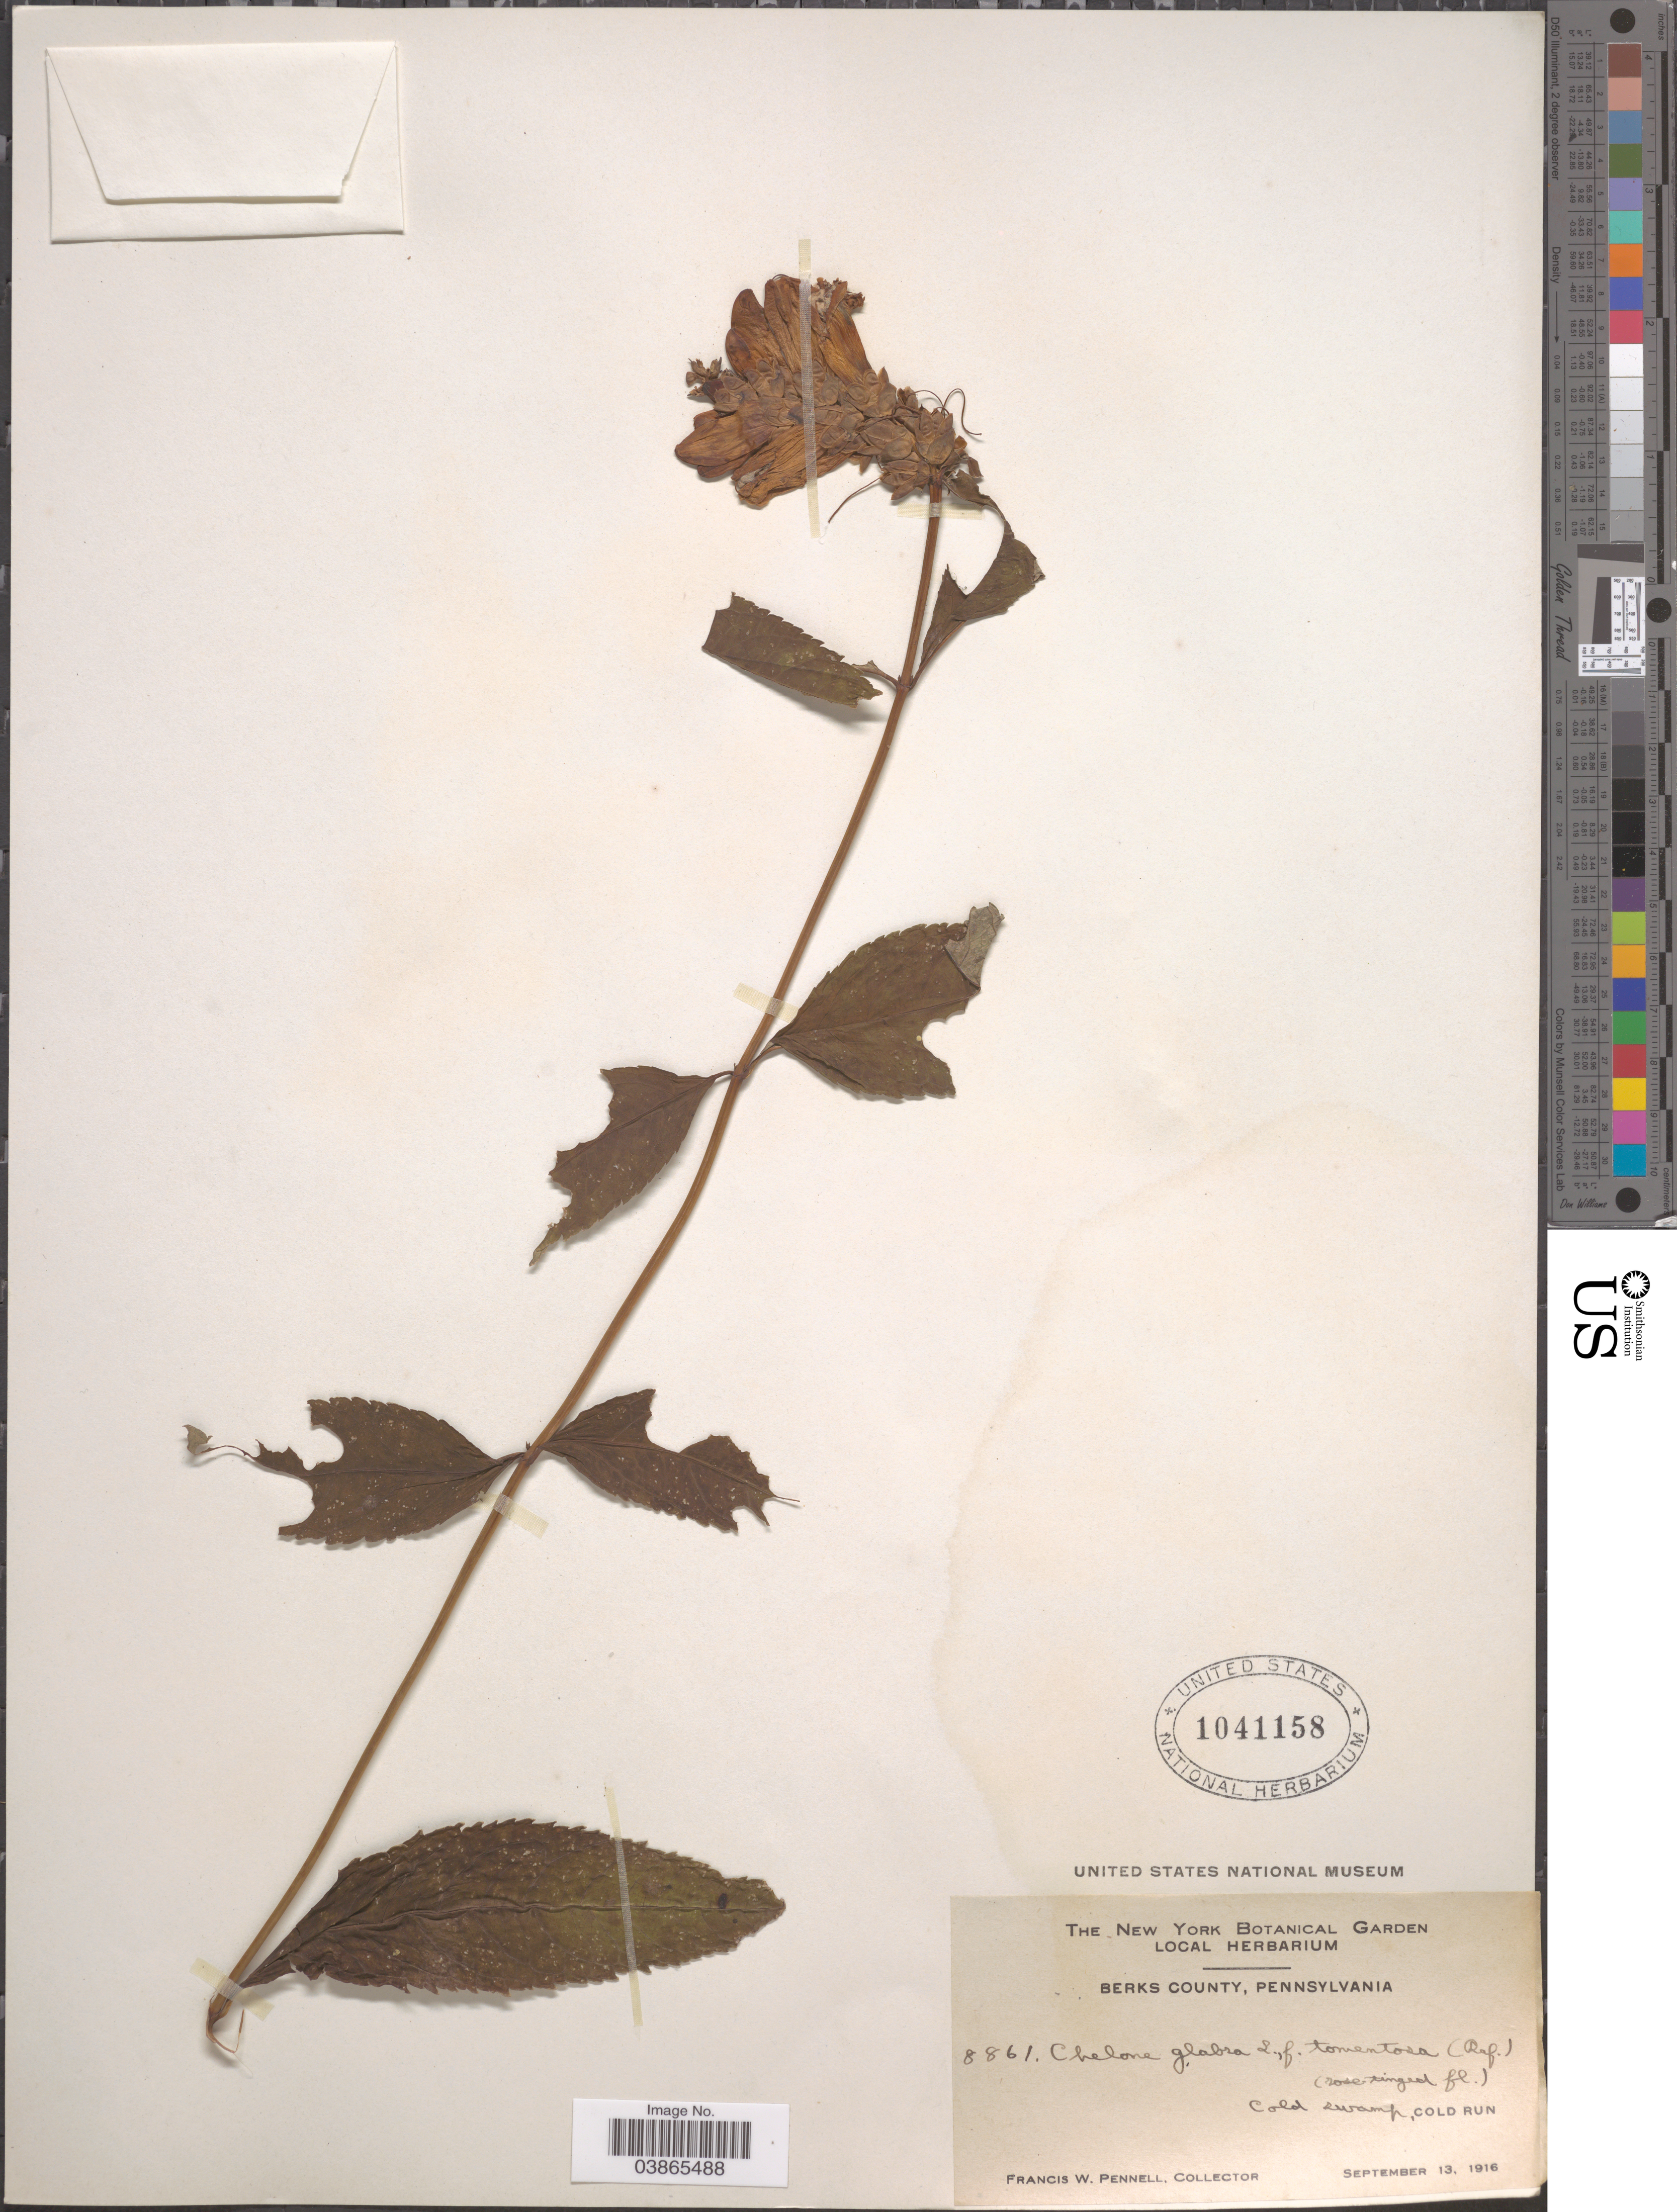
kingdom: Plantae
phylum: Tracheophyta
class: Magnoliopsida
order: Lamiales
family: Plantaginaceae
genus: Chelone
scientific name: Chelone glabra f. tomentosa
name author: (Raf.) Pennell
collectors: F. W. Pennell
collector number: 8861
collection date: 1916-09-13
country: United States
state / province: Pennsylvania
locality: Berks County. Cold swamp, Cold Run.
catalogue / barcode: US 1041158